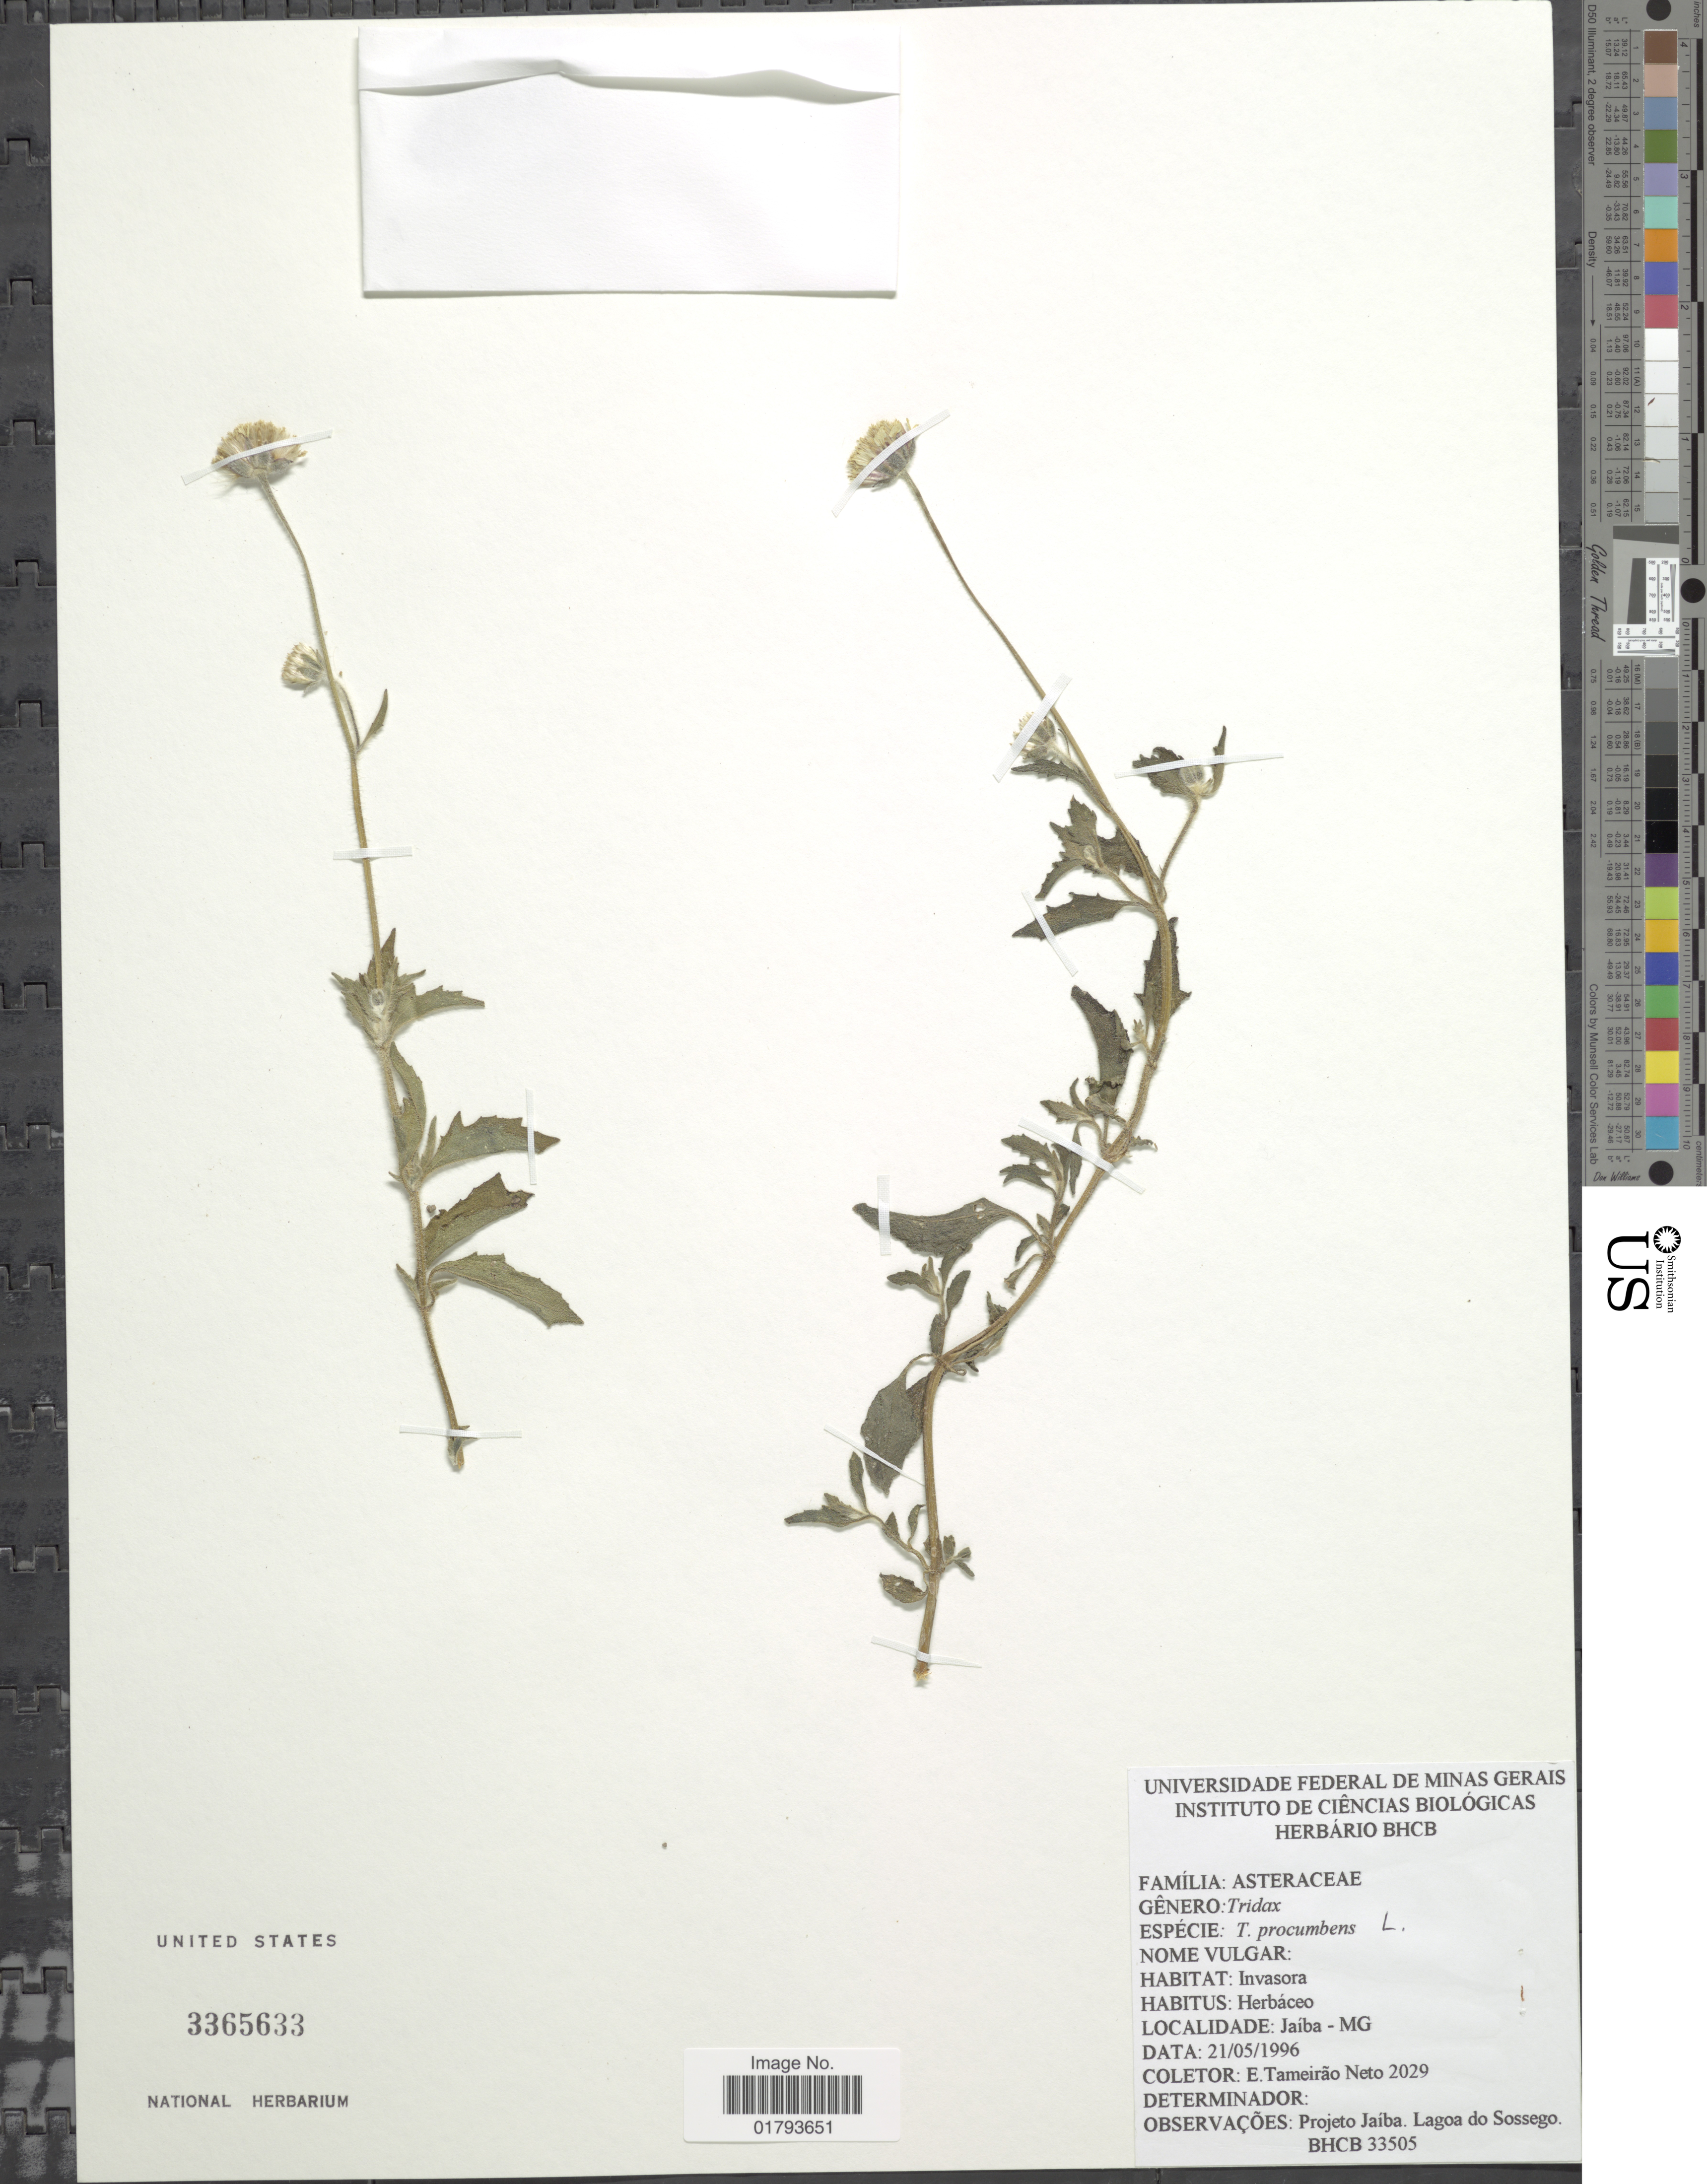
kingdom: Plantae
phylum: Tracheophyta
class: Magnoliopsida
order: Asterales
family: Asteraceae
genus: Tridax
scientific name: Tridax procumbens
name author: L.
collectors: E. Tameirão Neto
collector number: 2029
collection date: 1996-05-21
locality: Jaíba-MG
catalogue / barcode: US 3365633